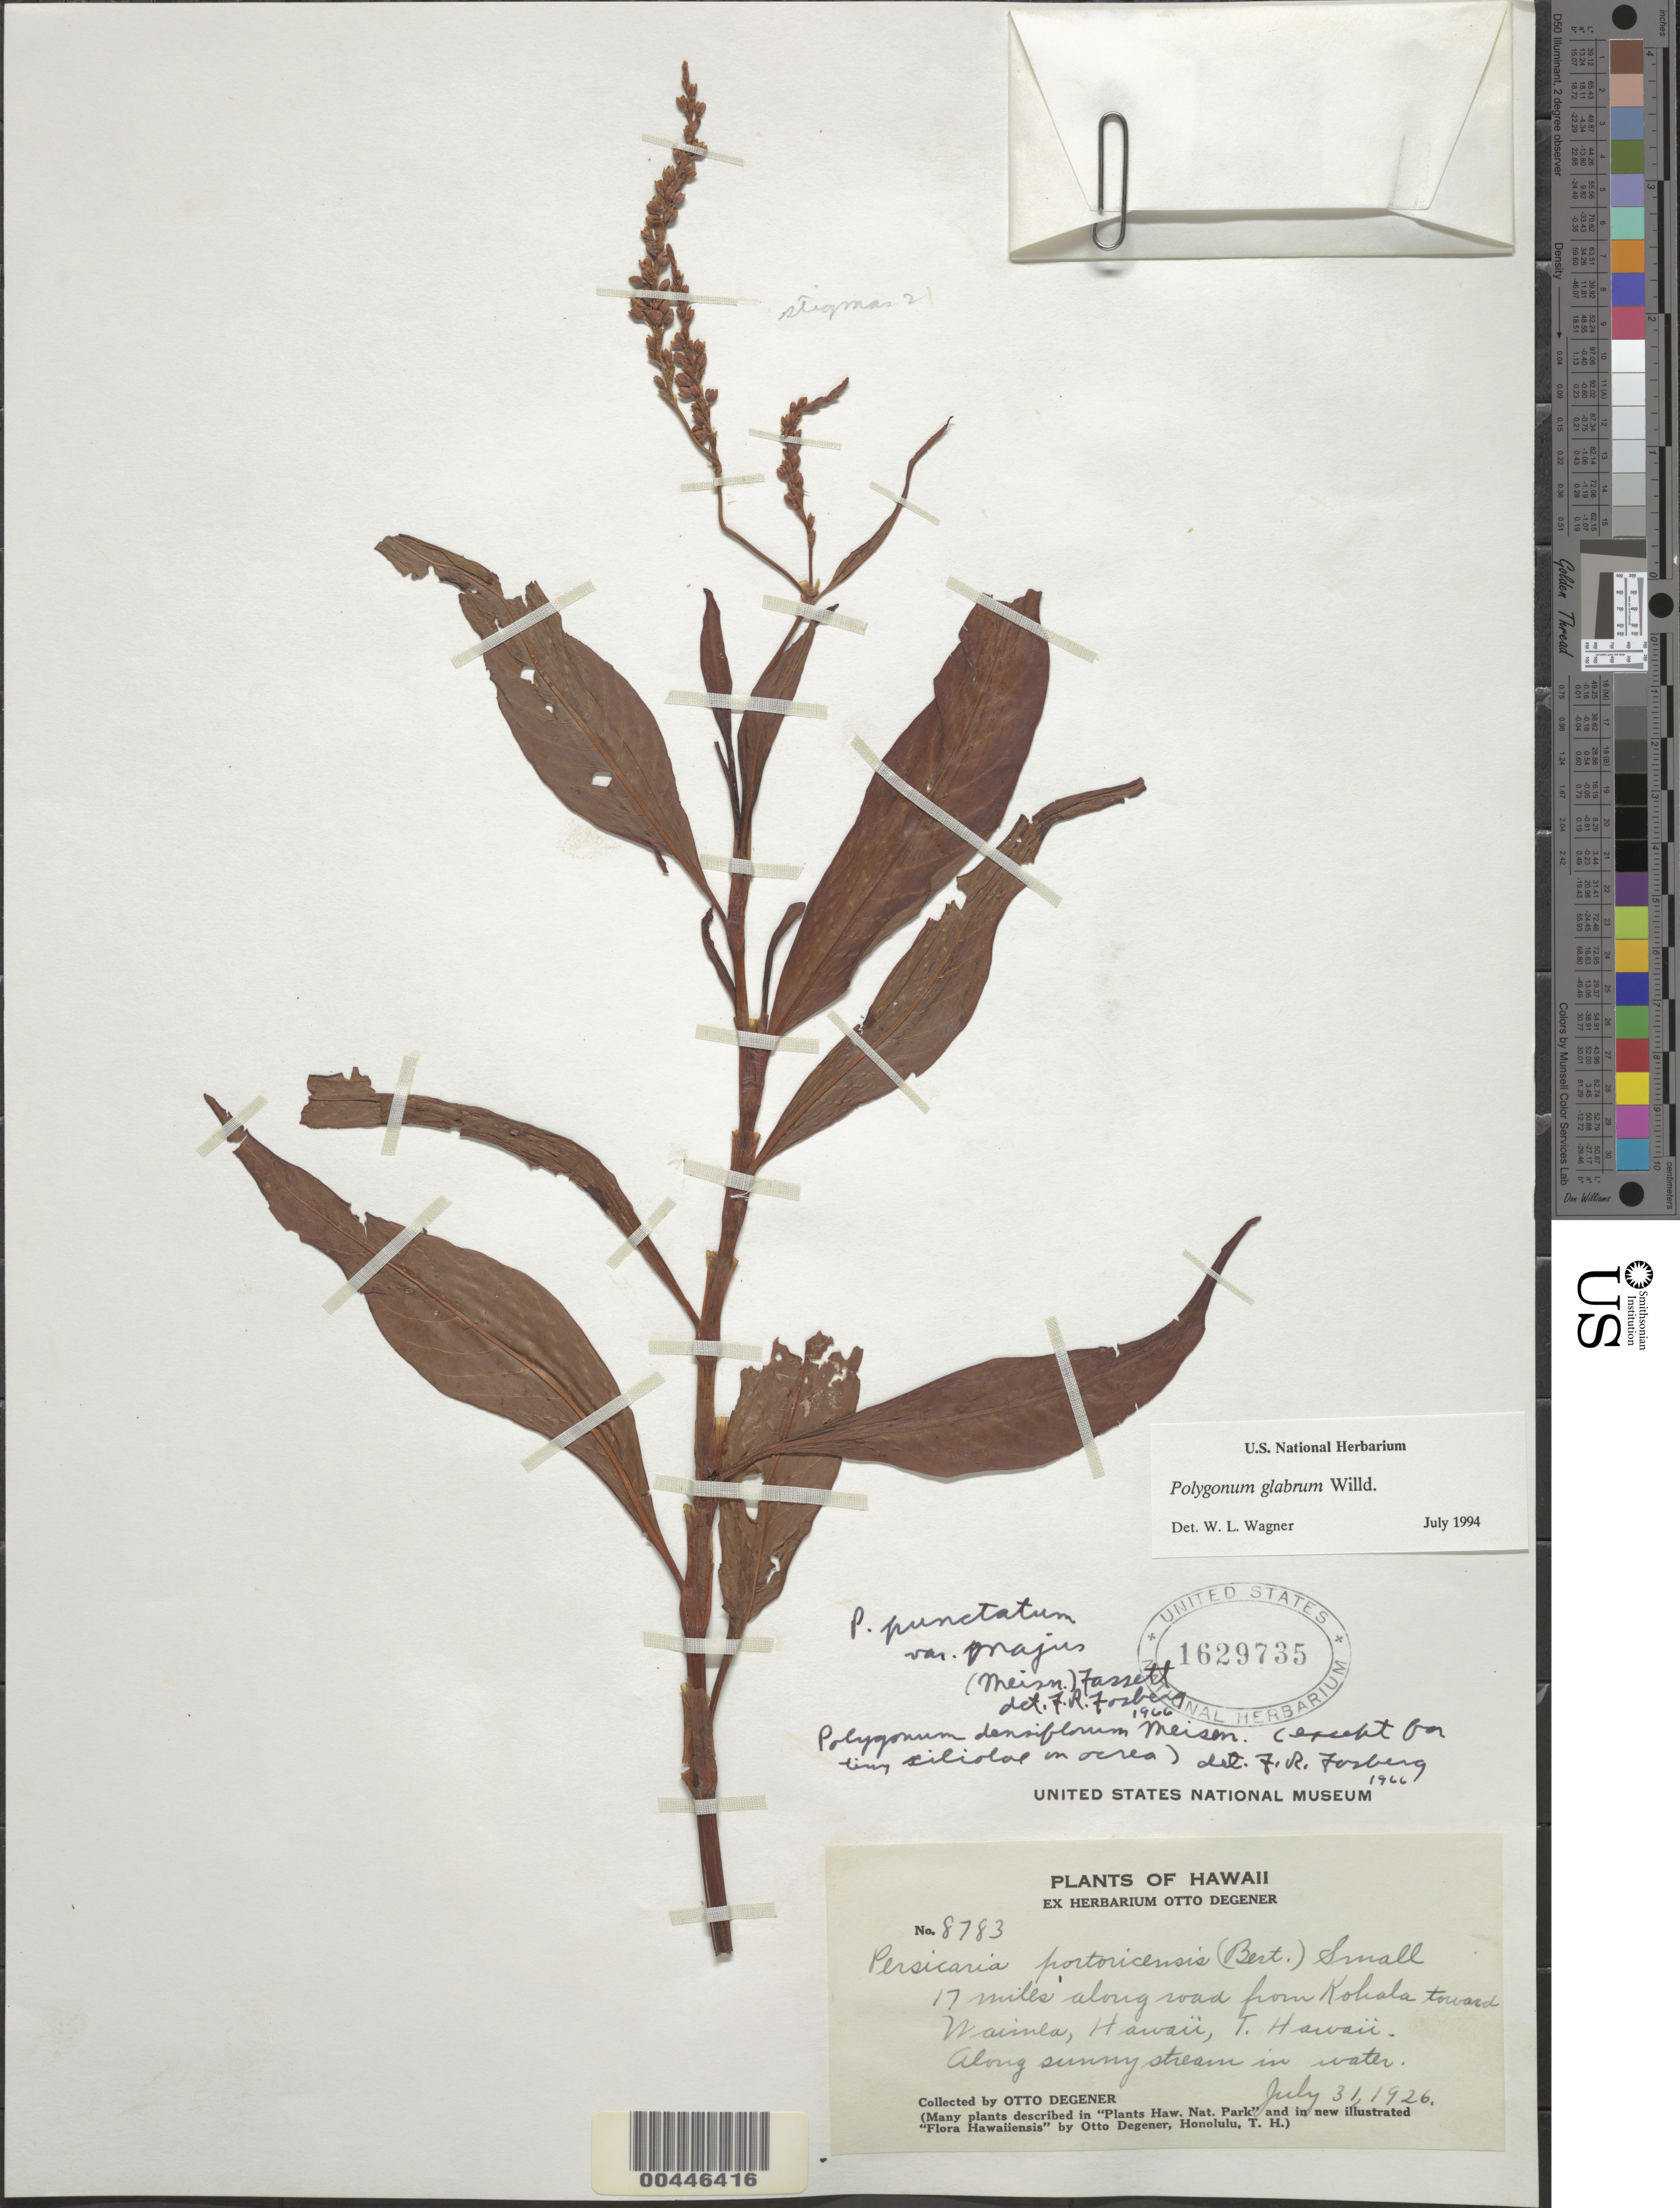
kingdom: Plantae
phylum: Tracheophyta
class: Magnoliopsida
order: Caryophyllales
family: Polygonaceae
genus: Persicaria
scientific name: Persicaria glabra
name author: (Willd.) M. Gómez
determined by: Wagner, W. L., (BOT), Smithsonian Institution - National Museum of Natural History (UNITED STATES)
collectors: O. Degener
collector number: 8783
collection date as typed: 31 Jul 1926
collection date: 1926-07-31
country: United States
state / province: Hawaii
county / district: Hawaii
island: Hawaii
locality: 17 mi along rd from Kohala toward Waimea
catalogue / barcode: US 1629735